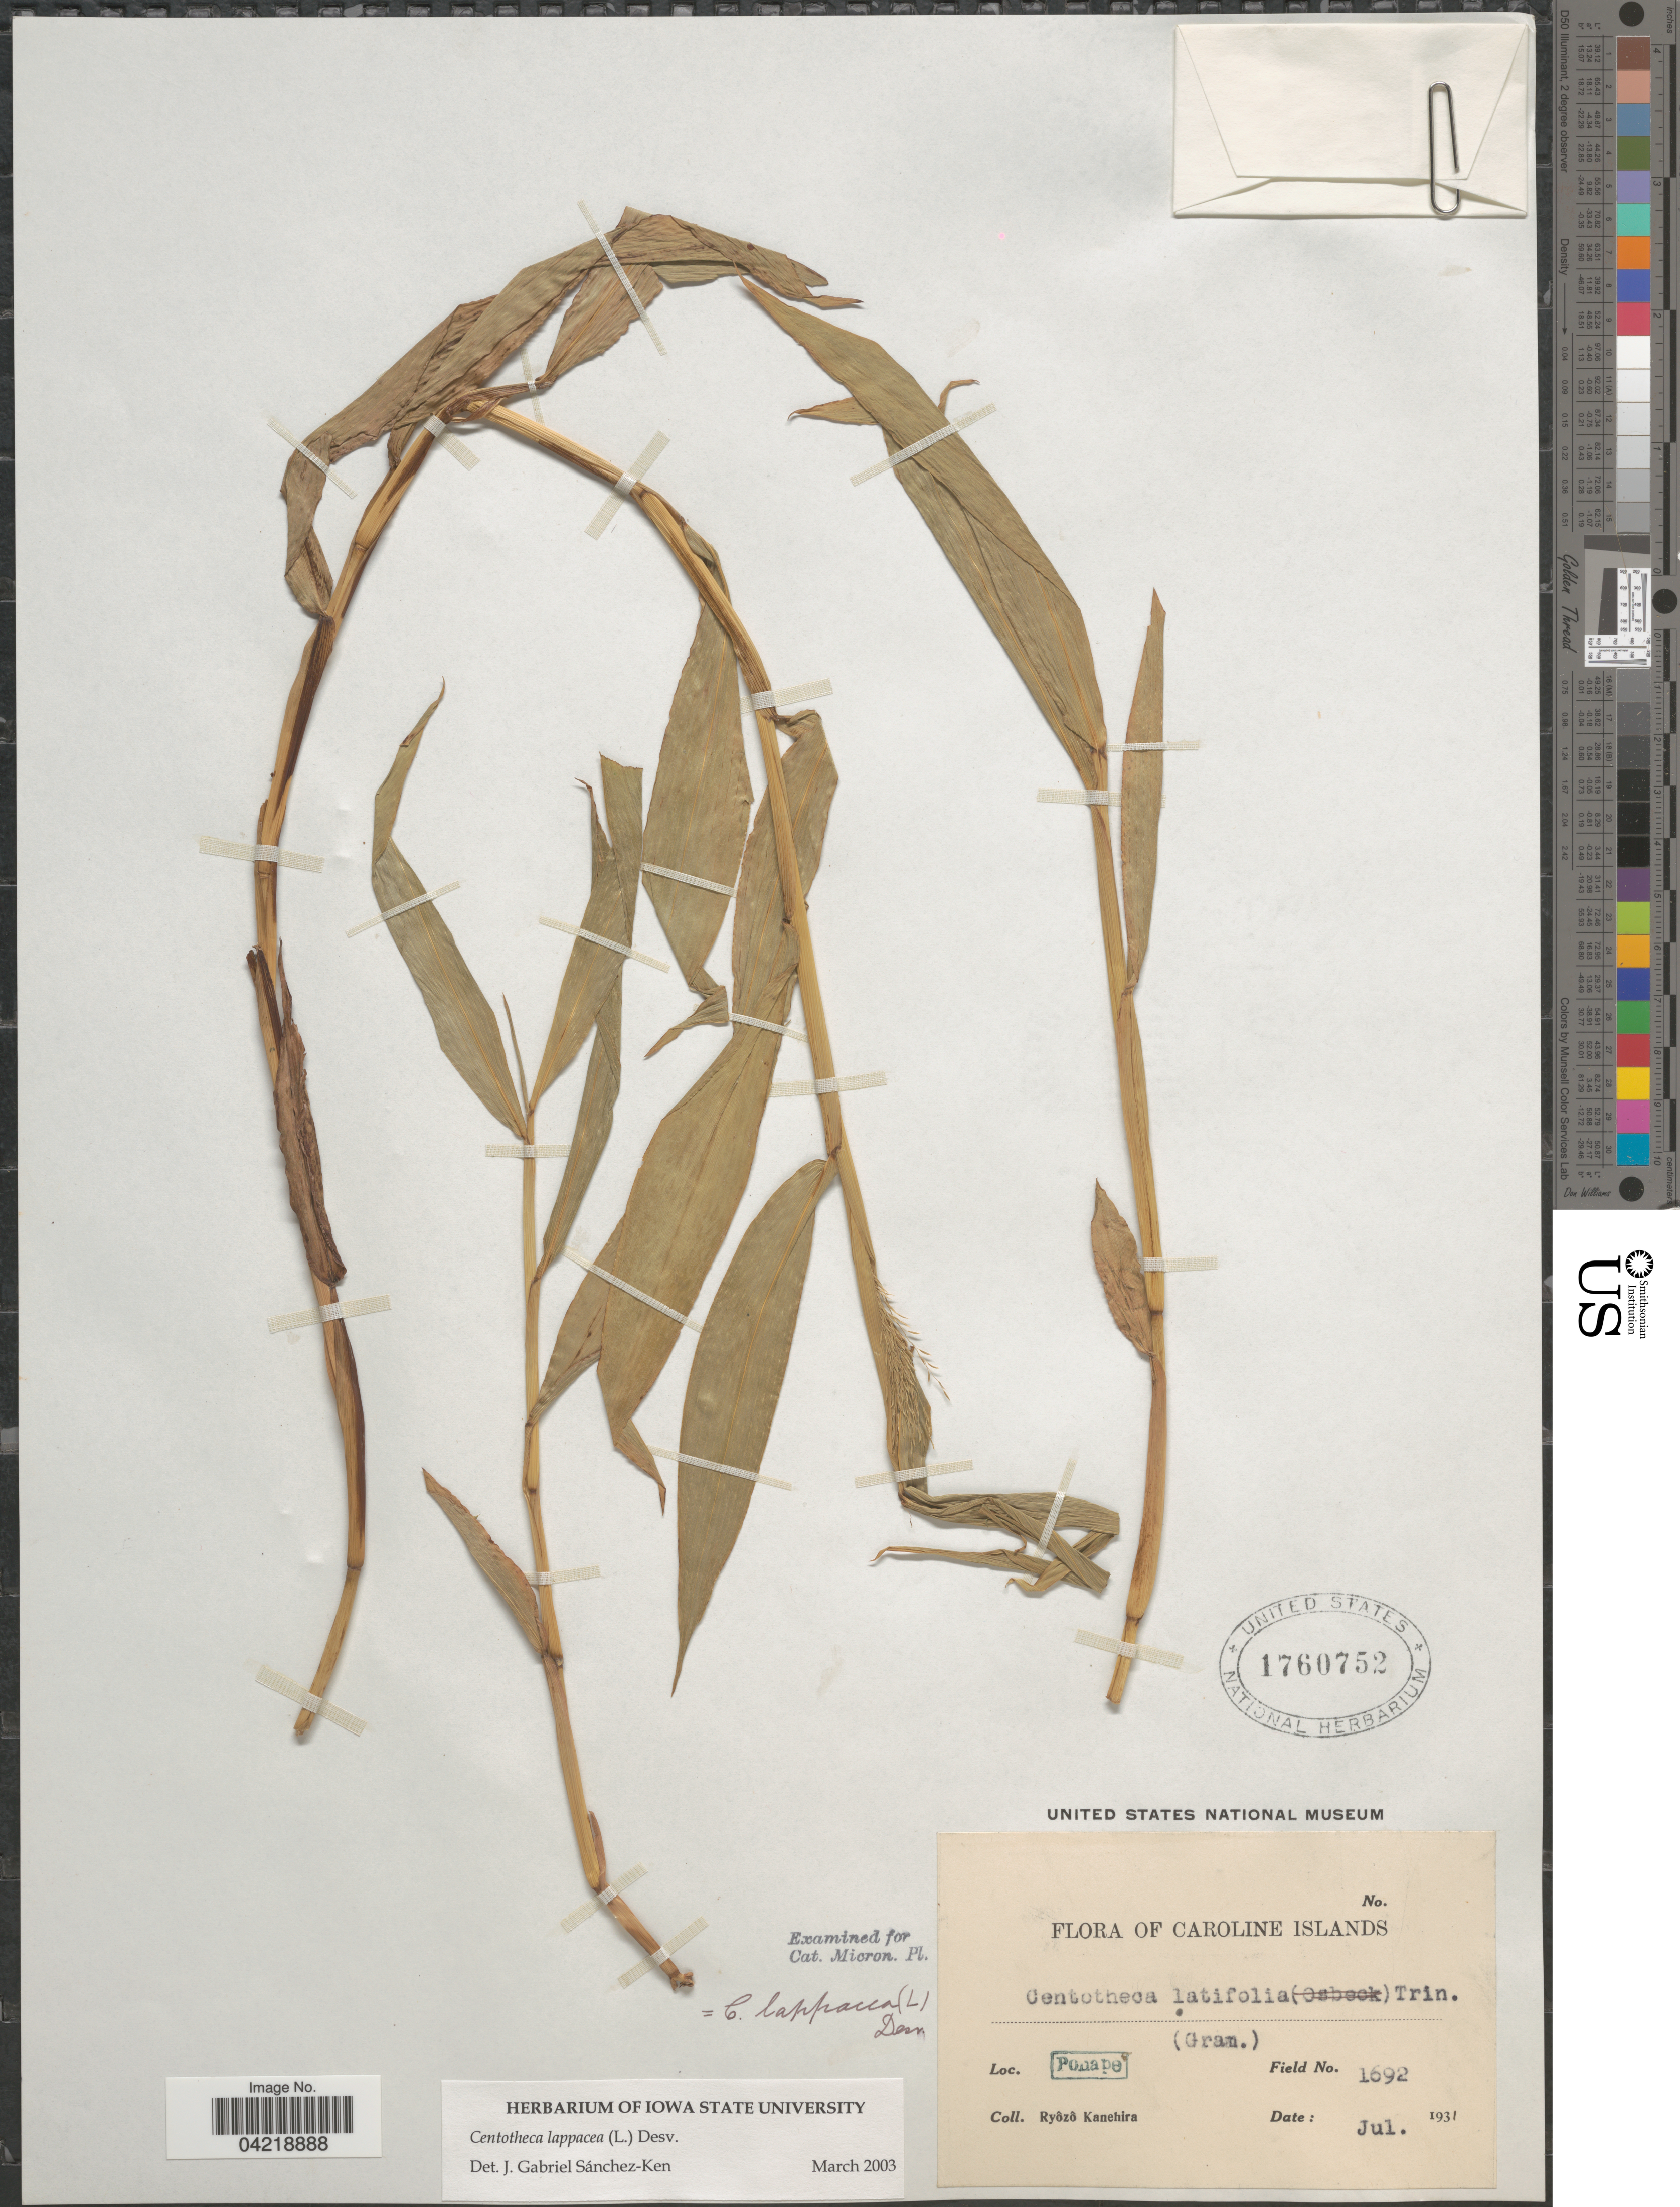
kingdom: Plantae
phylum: Tracheophyta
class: Liliopsida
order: Poales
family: Poaceae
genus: Centotheca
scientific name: Centotheca lappacea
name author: (L.) Desv.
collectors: R. Kanehira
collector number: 1692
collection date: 1931-07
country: Micronesia, Federated States of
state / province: Pohnpei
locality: Caroline Islands. Ponape.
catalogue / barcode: US 1760752